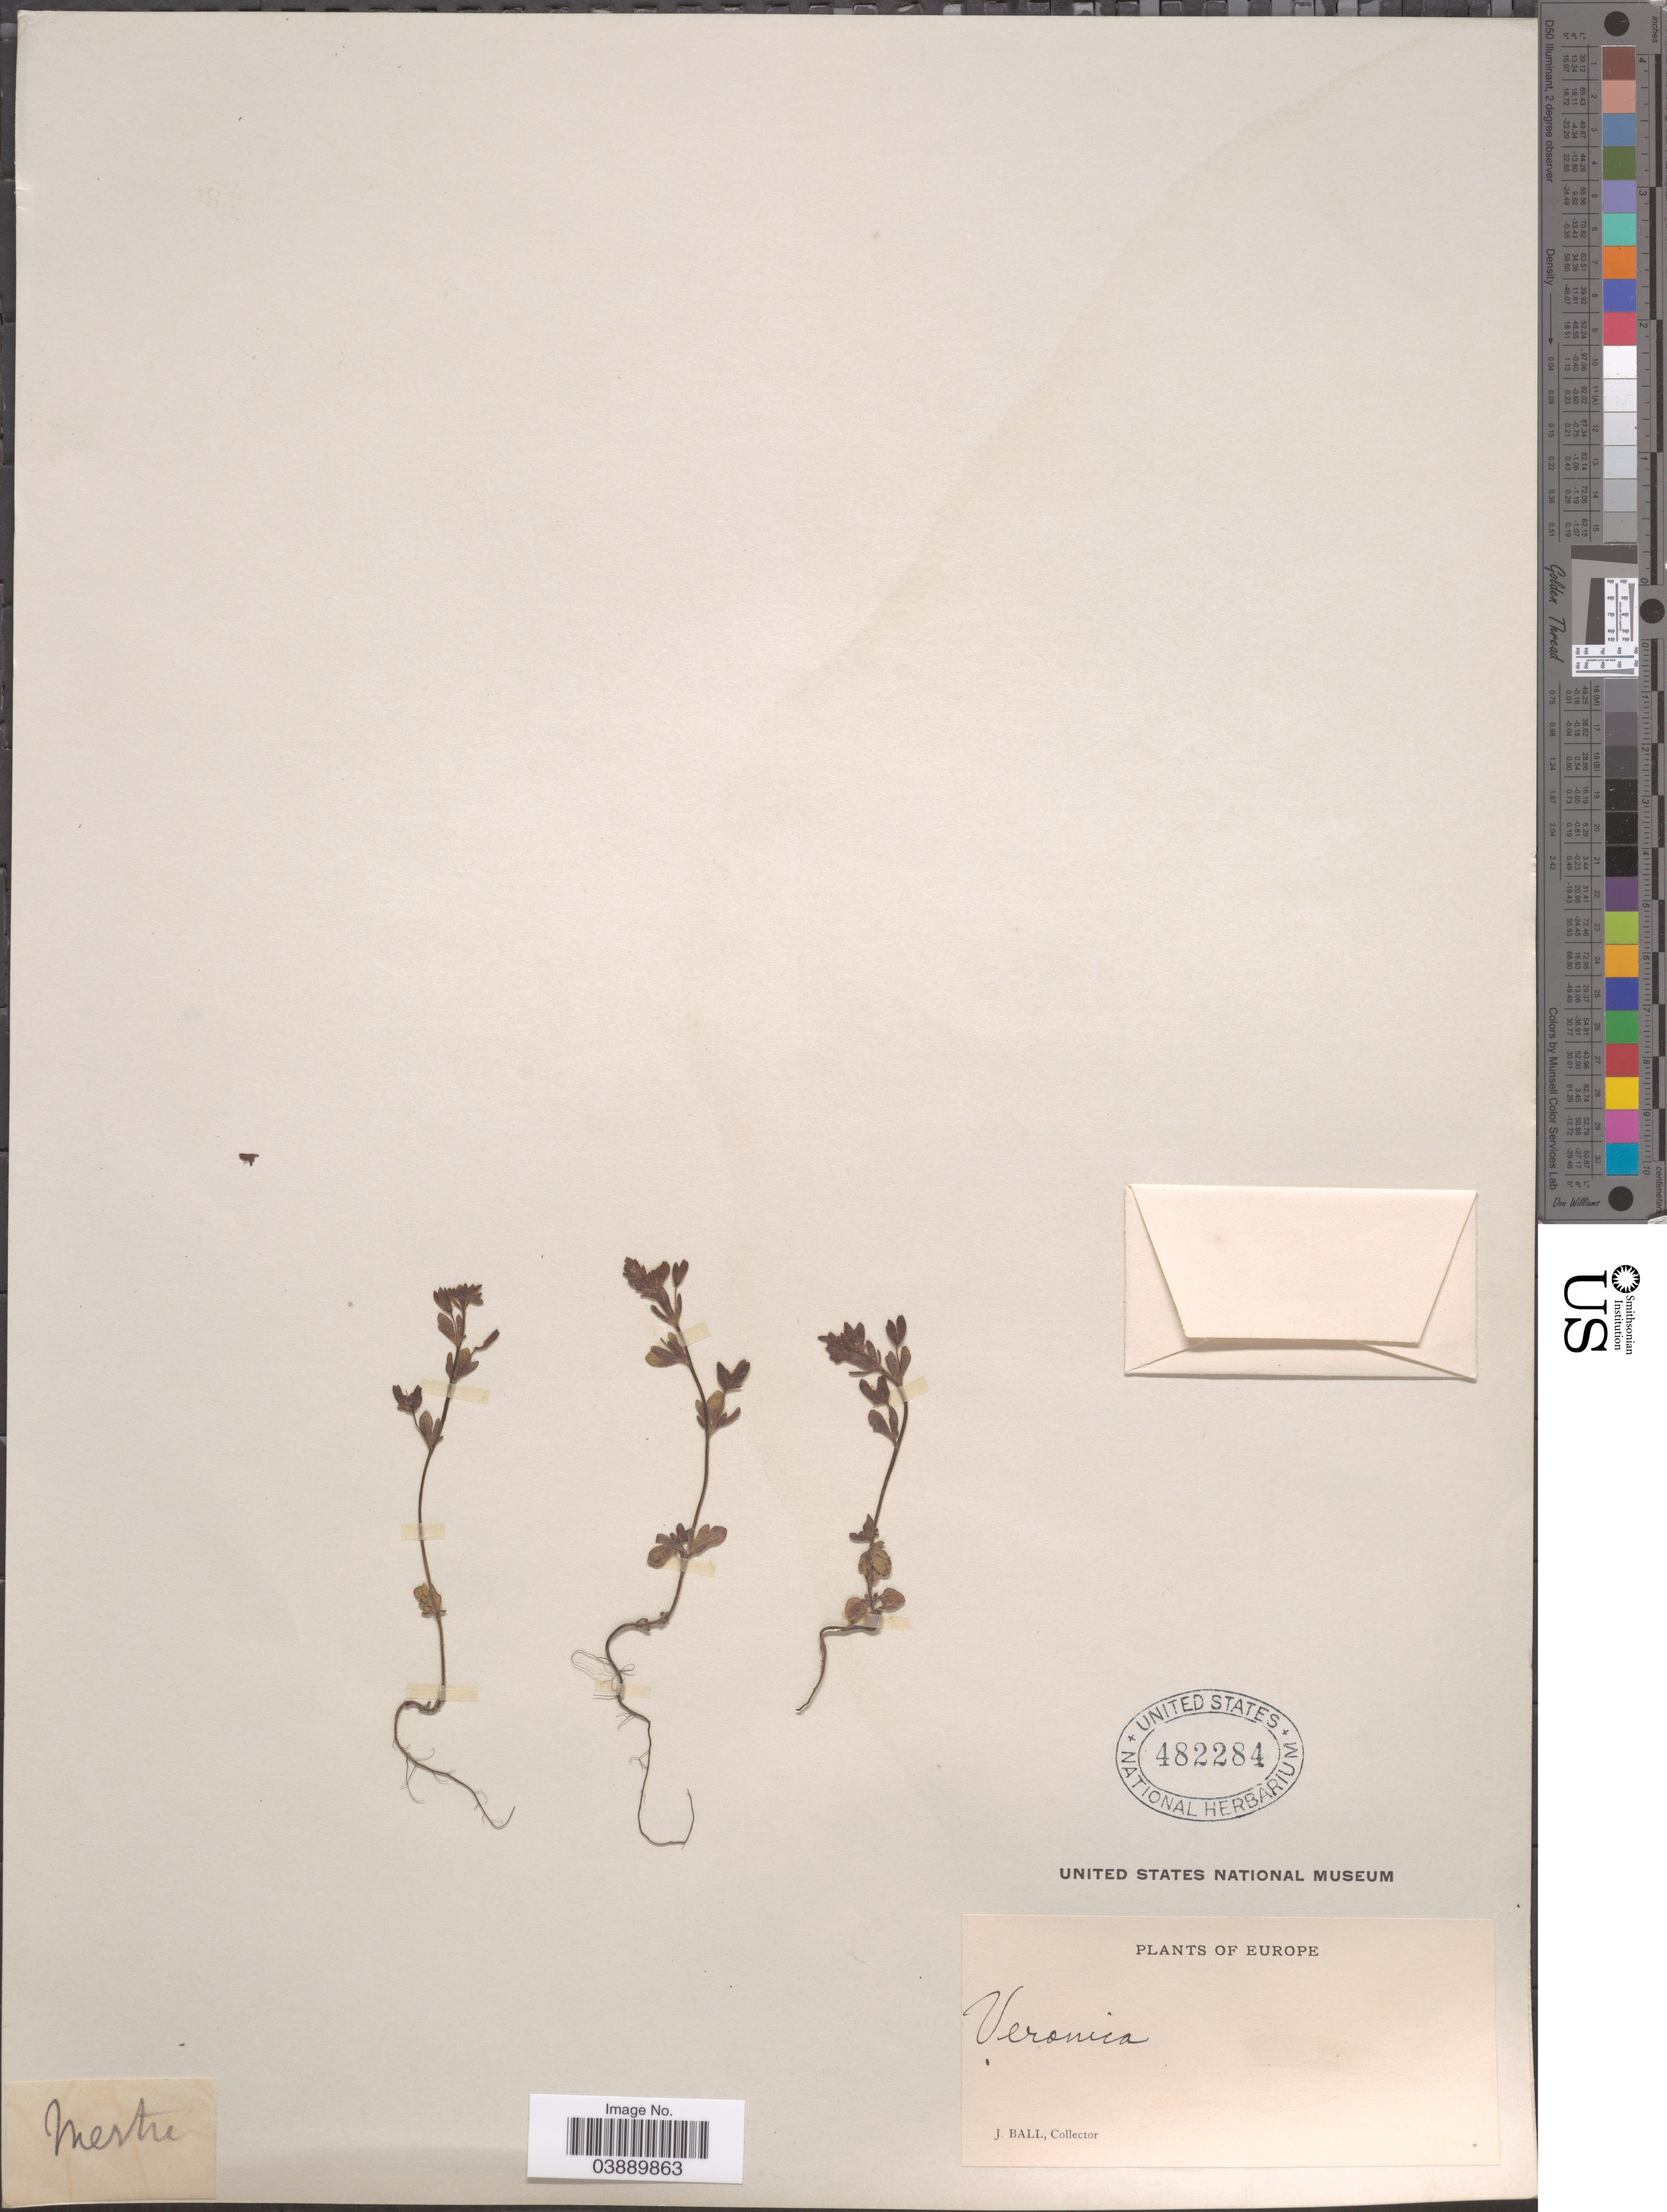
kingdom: Plantae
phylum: Tracheophyta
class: Magnoliopsida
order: Lamiales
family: Plantaginaceae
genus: Veronica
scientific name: Veronica triphyllos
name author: L.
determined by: Albach, Dirk C.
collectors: J. Ball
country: Italy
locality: Mestre. Europe.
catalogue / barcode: US 482284